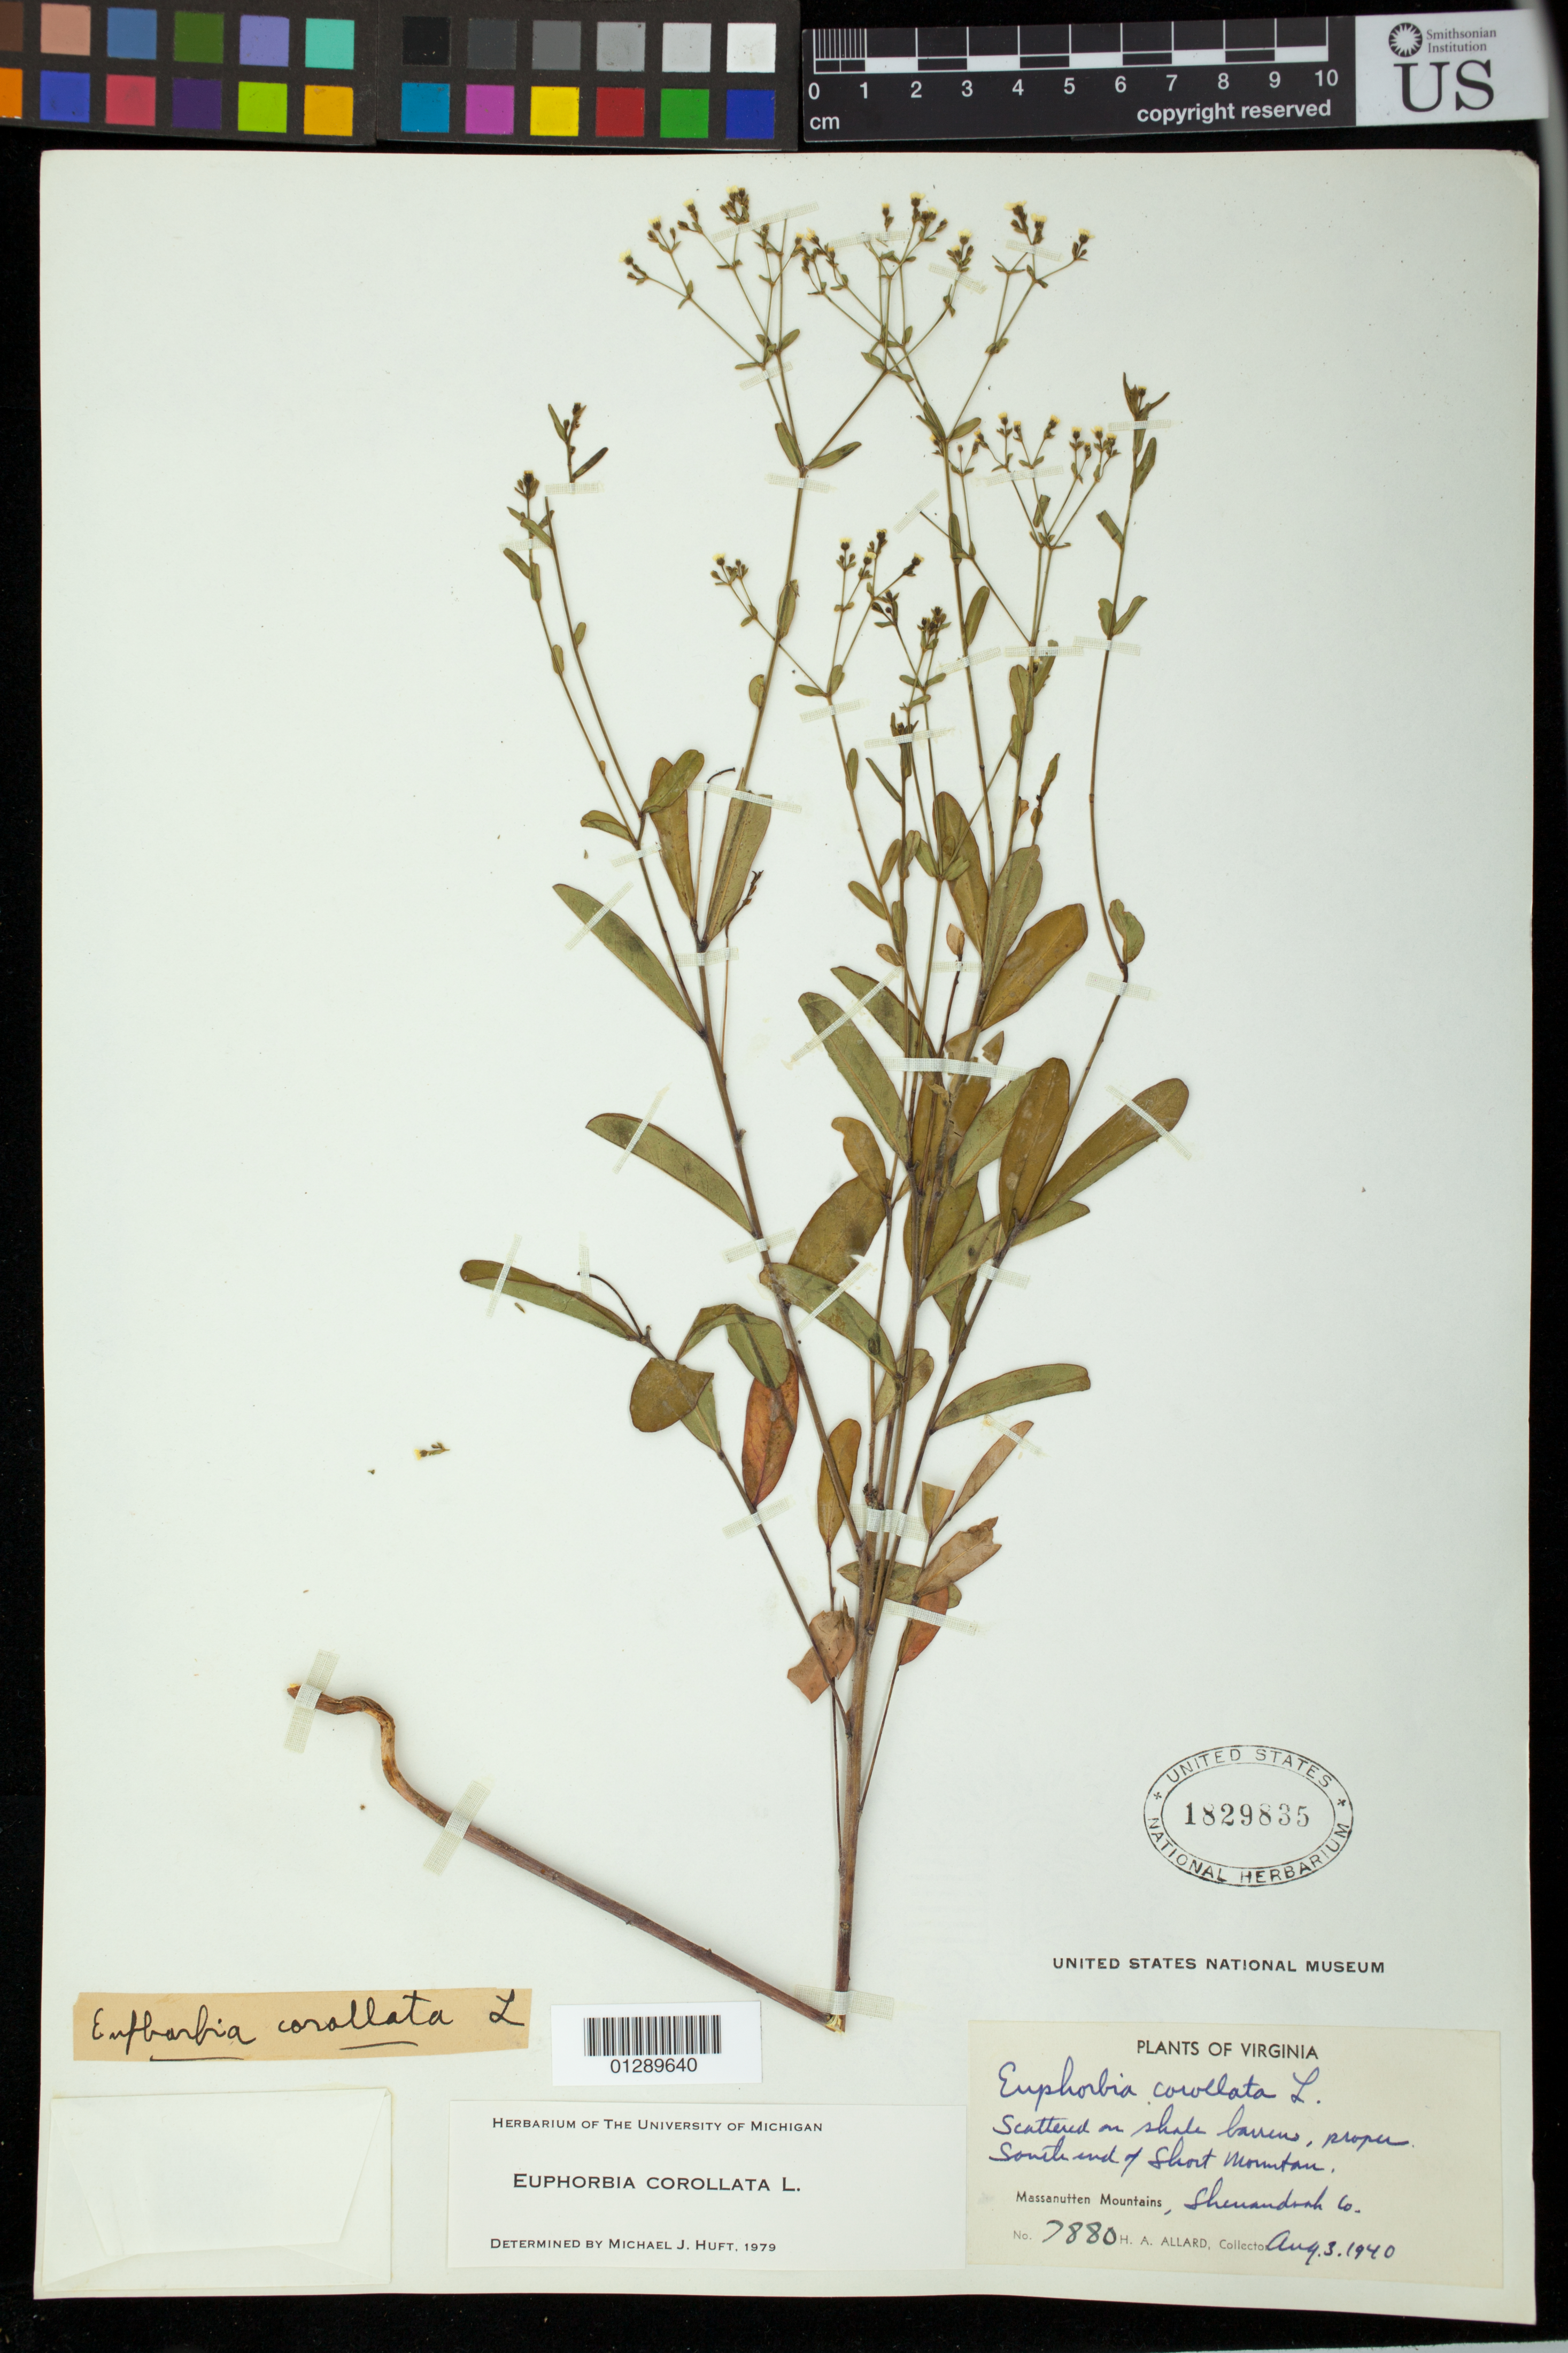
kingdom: Plantae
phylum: Tracheophyta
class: Magnoliopsida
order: Malpighiales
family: Euphorbiaceae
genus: Euphorbia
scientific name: Euphorbia corollata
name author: L.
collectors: H. A. Allard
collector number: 7880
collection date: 1940-08-03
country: United States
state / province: Virginia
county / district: Shenandoah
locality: South end of Short Mountain, Massanutten Mountains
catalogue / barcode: US 1829835